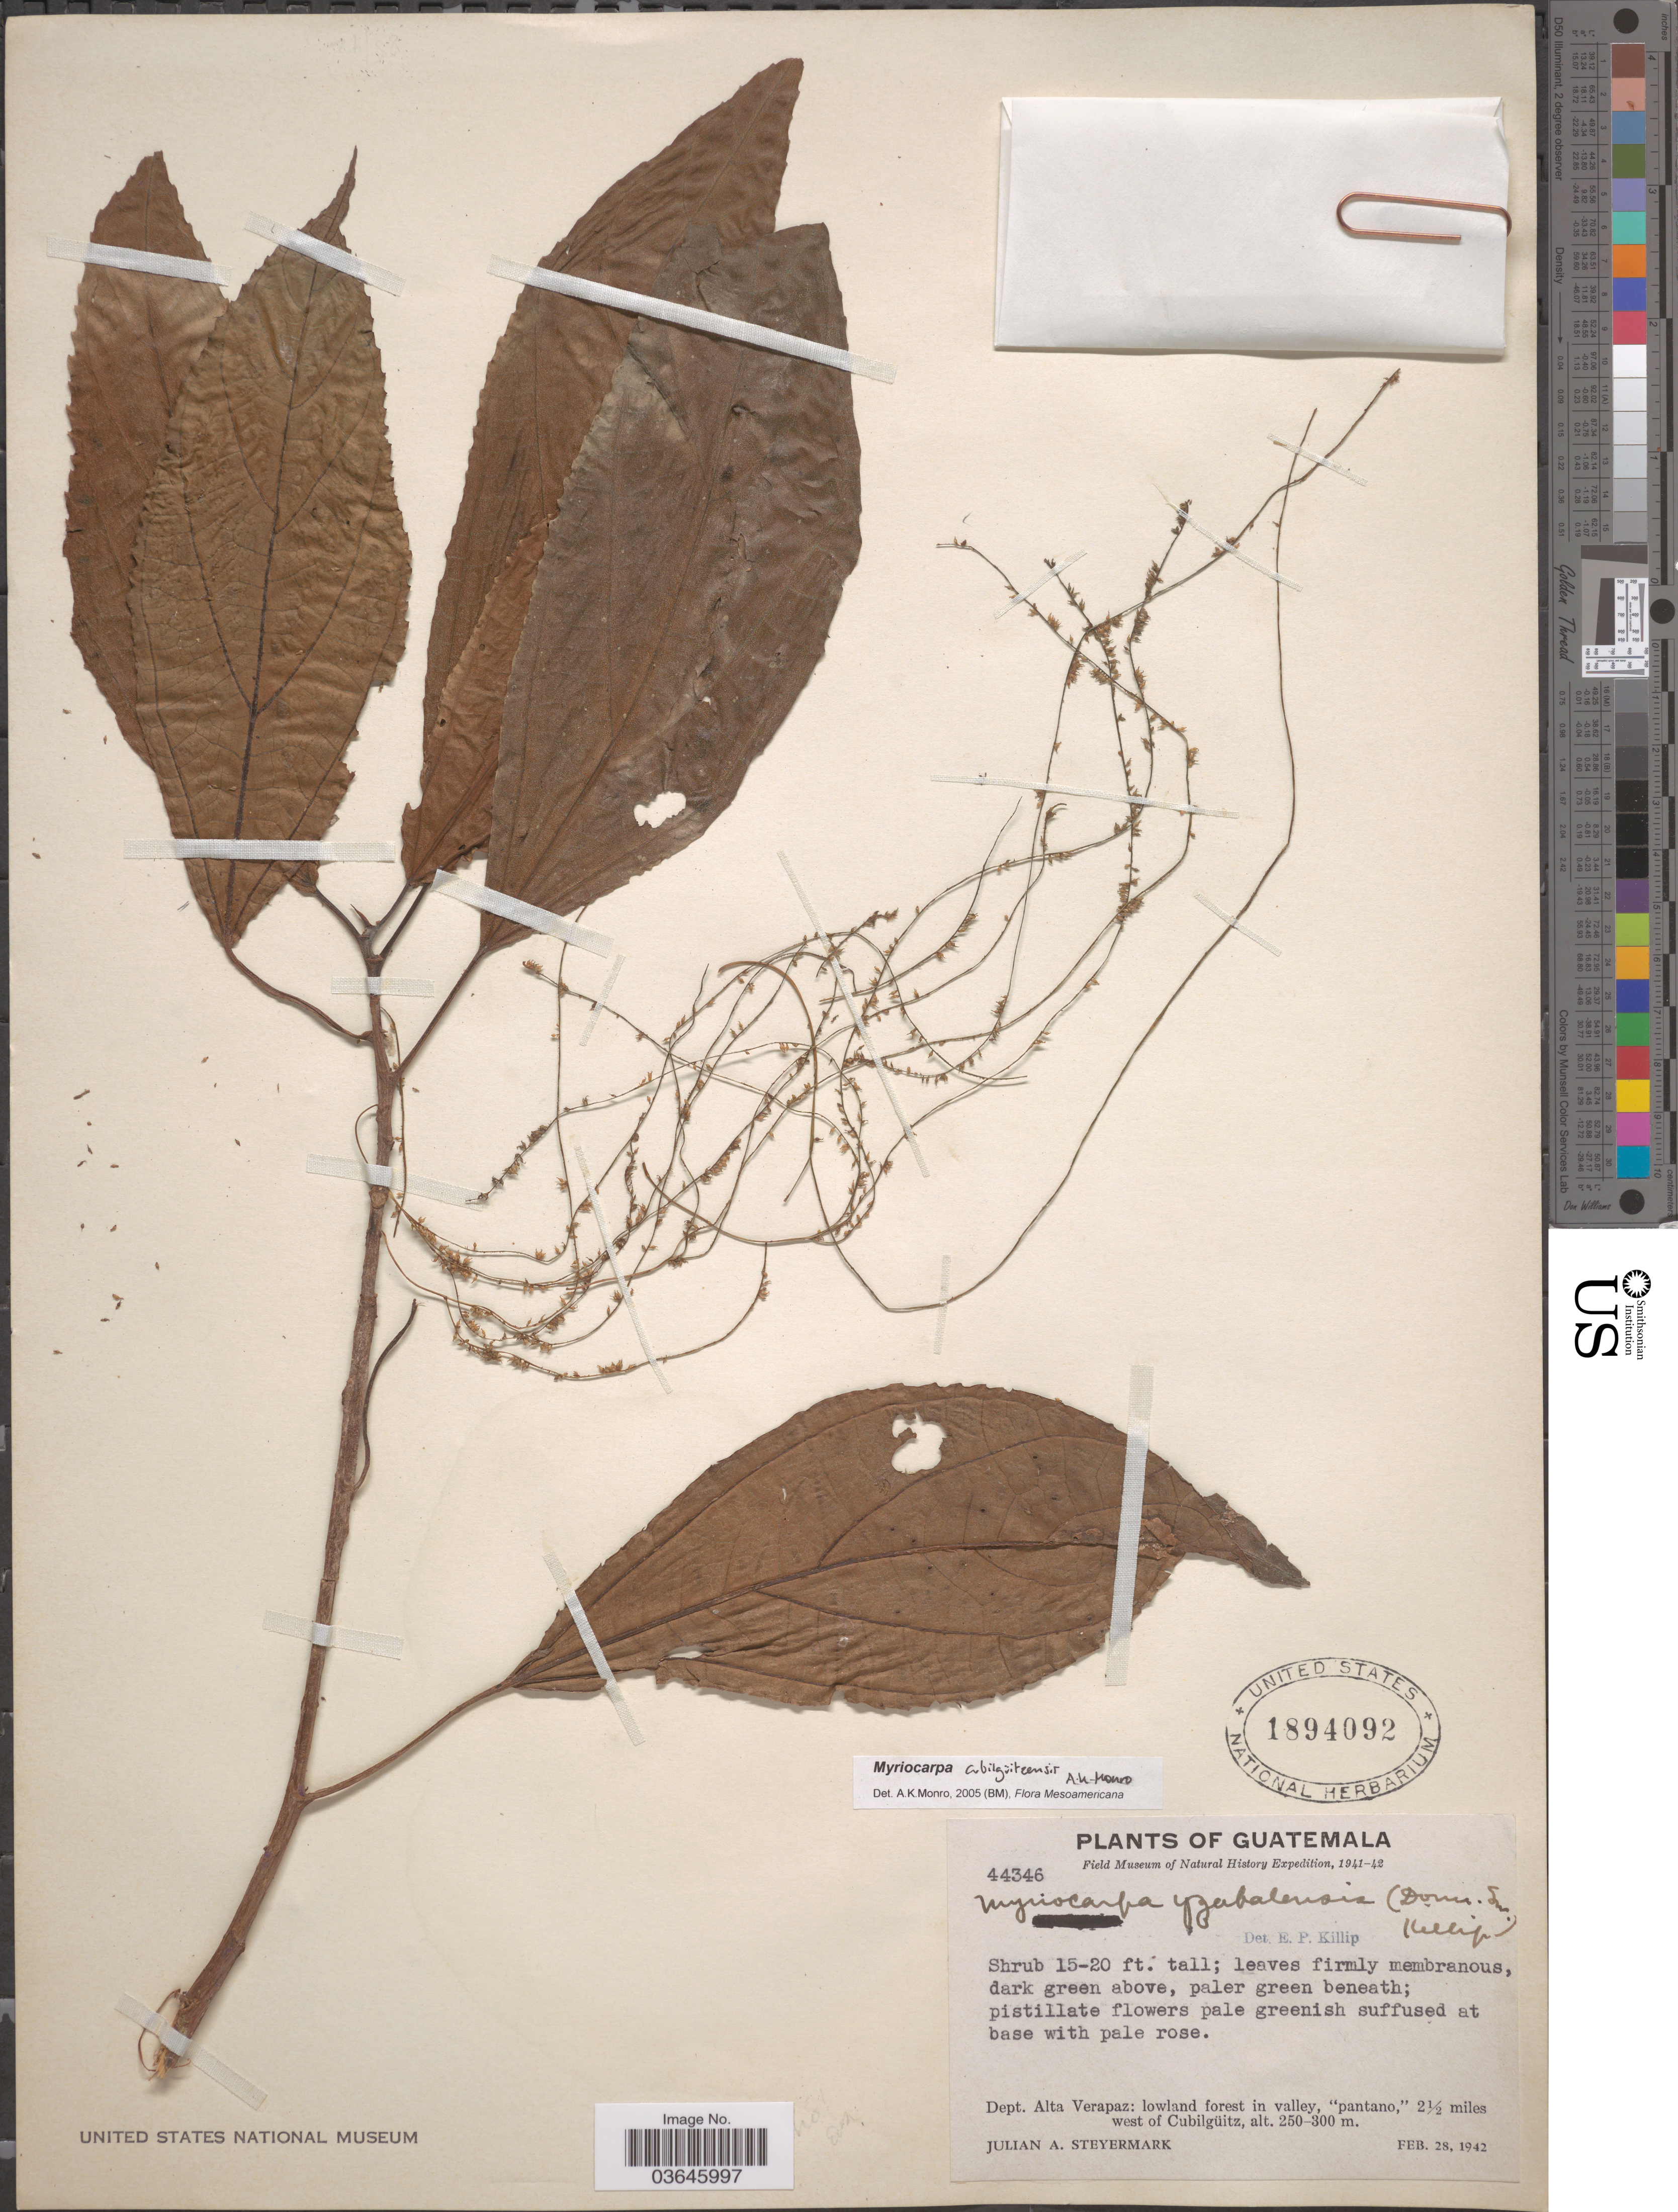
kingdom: Plantae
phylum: Tracheophyta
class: Magnoliopsida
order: Rosales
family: Urticaceae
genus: Myriocarpa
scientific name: Myriocarpa cubilgueitzensis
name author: A. K. Monro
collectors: J. Steyermark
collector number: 44346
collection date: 1942-02-28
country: Guatemala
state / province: Alta Verapaz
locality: Dept. Alta Verapaz: lowland forest in valley, "pantano," 2½ miles west of Cubilgüitz.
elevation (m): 250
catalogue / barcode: US 1894092